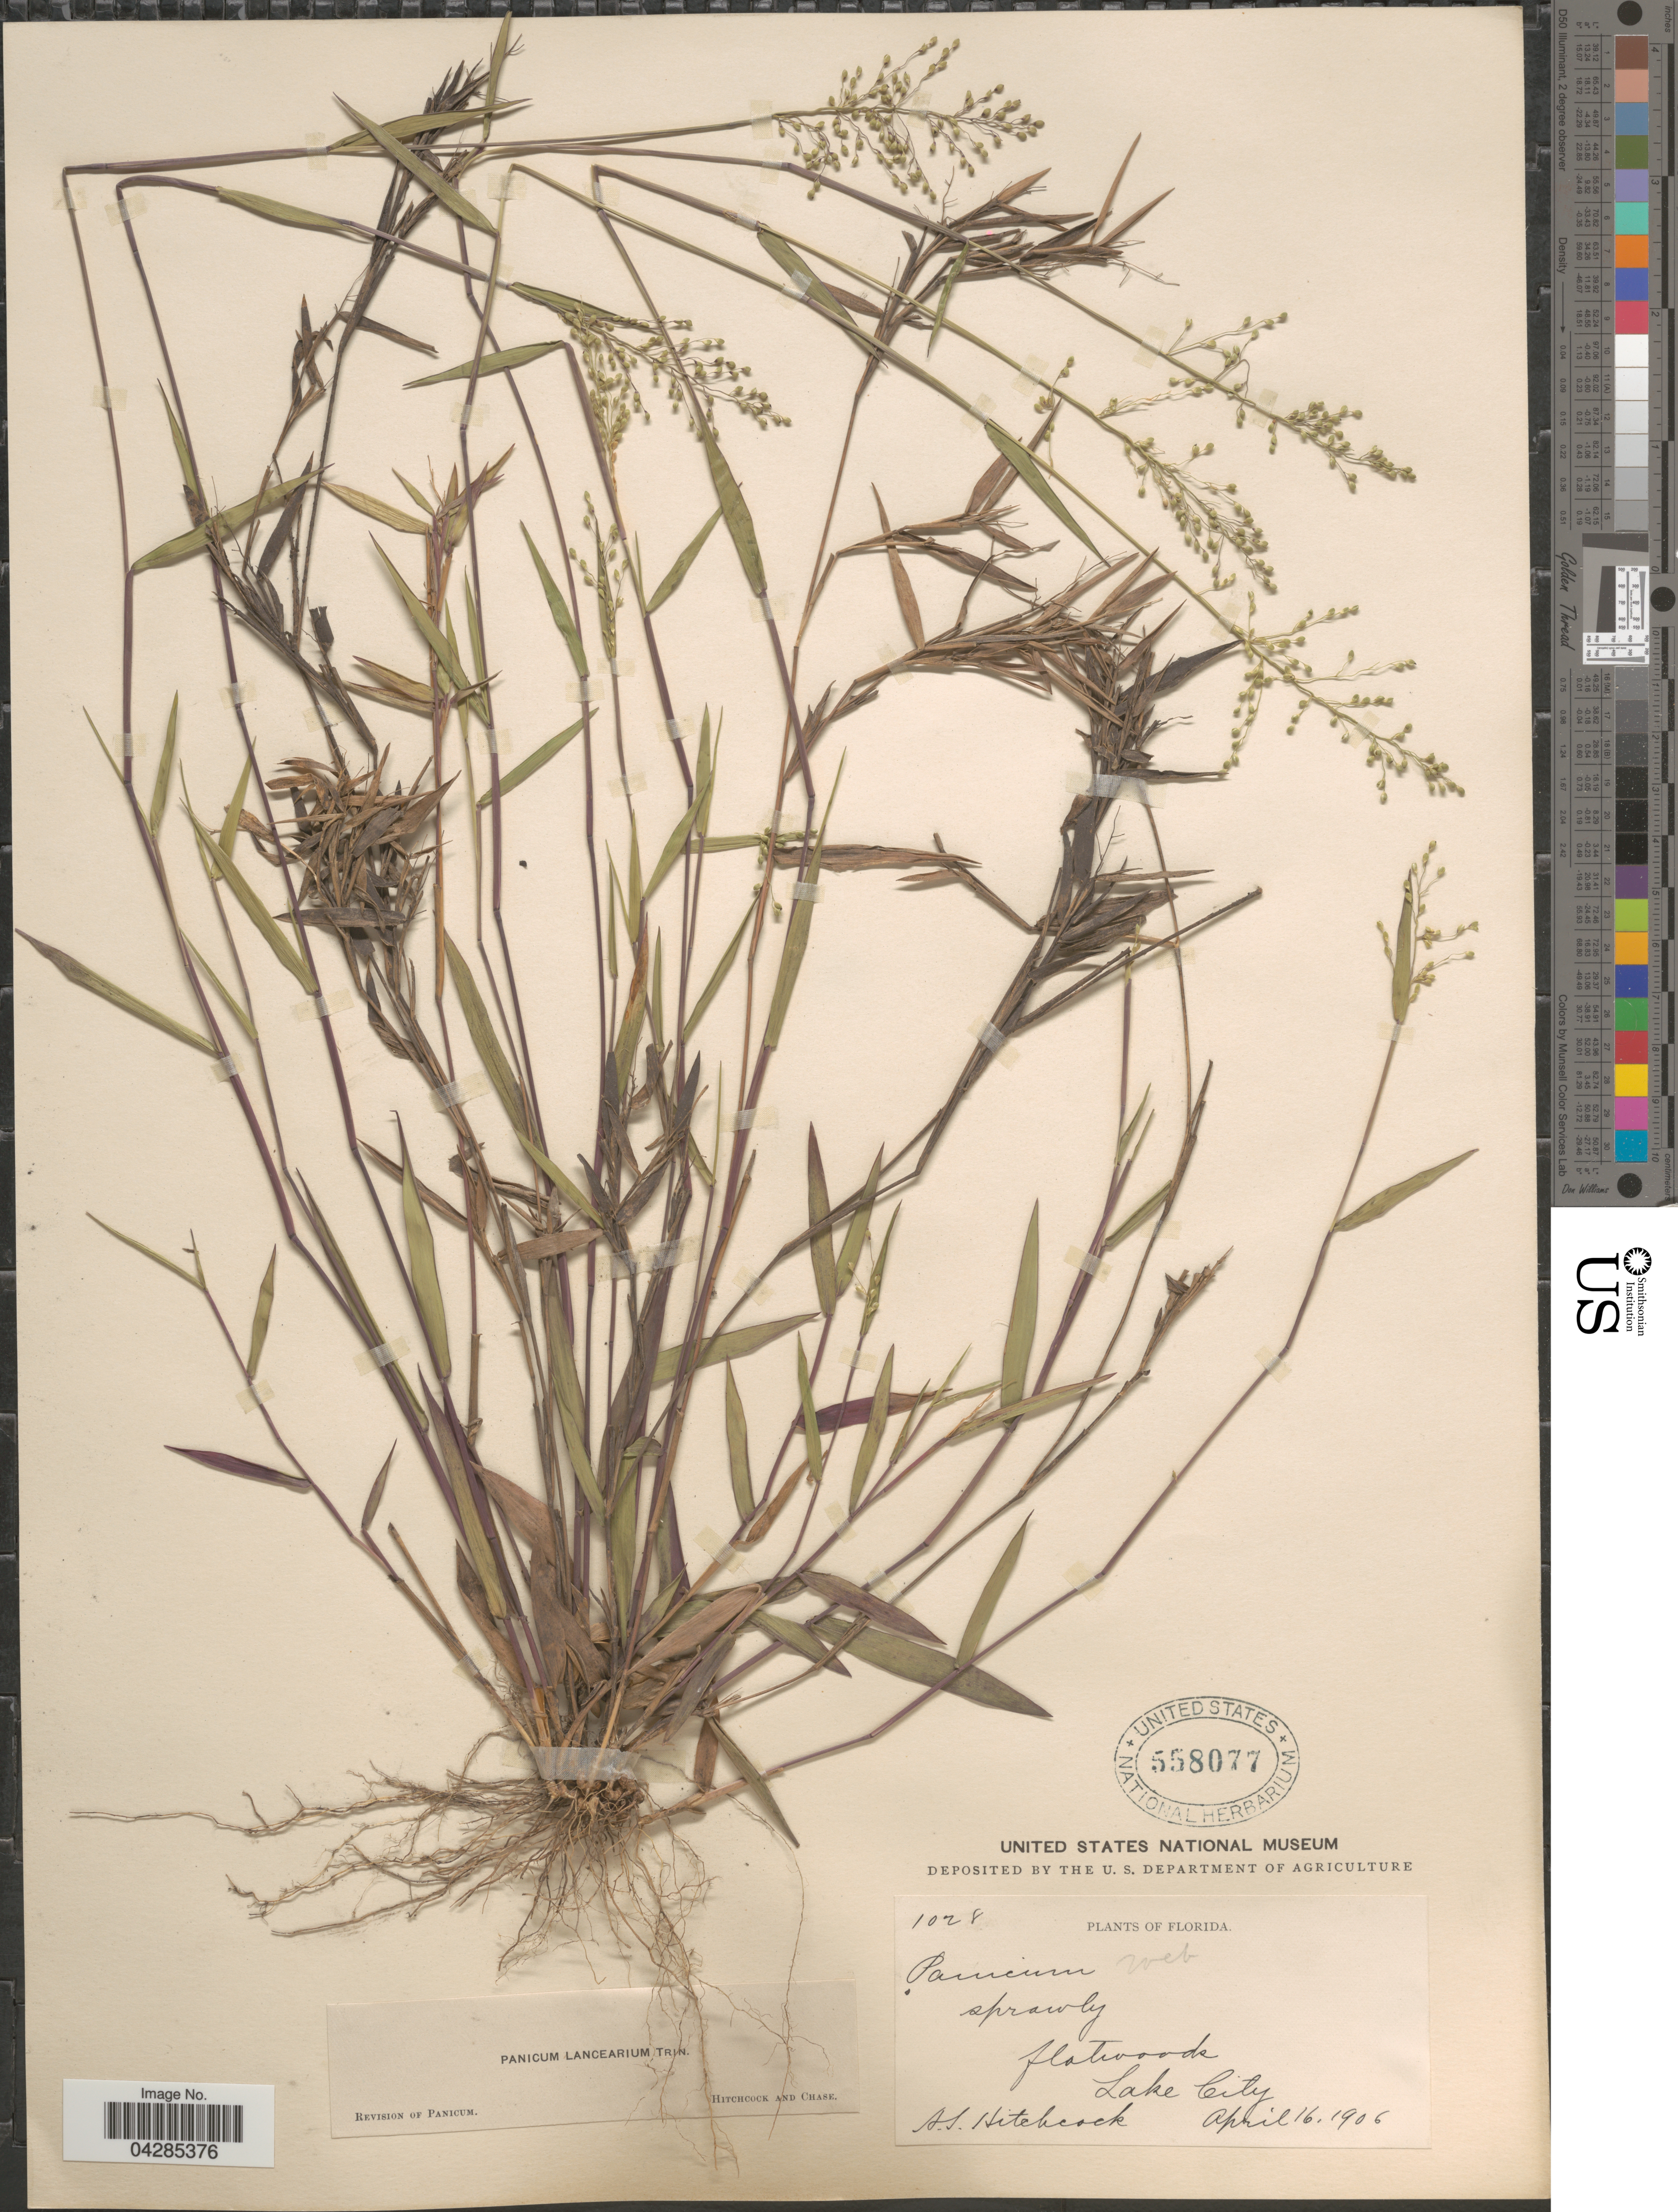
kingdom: Plantae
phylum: Tracheophyta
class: Liliopsida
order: Poales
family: Poaceae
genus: Dichanthelium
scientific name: Dichanthelium portoricense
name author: (Desv. ex Ham.) B.F. Hansen & Wunderlin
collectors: A. S. Hitchcock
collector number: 1028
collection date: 1906-04-16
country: United States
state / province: Florida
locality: Flatwoods. Lake City.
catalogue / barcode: US 558077